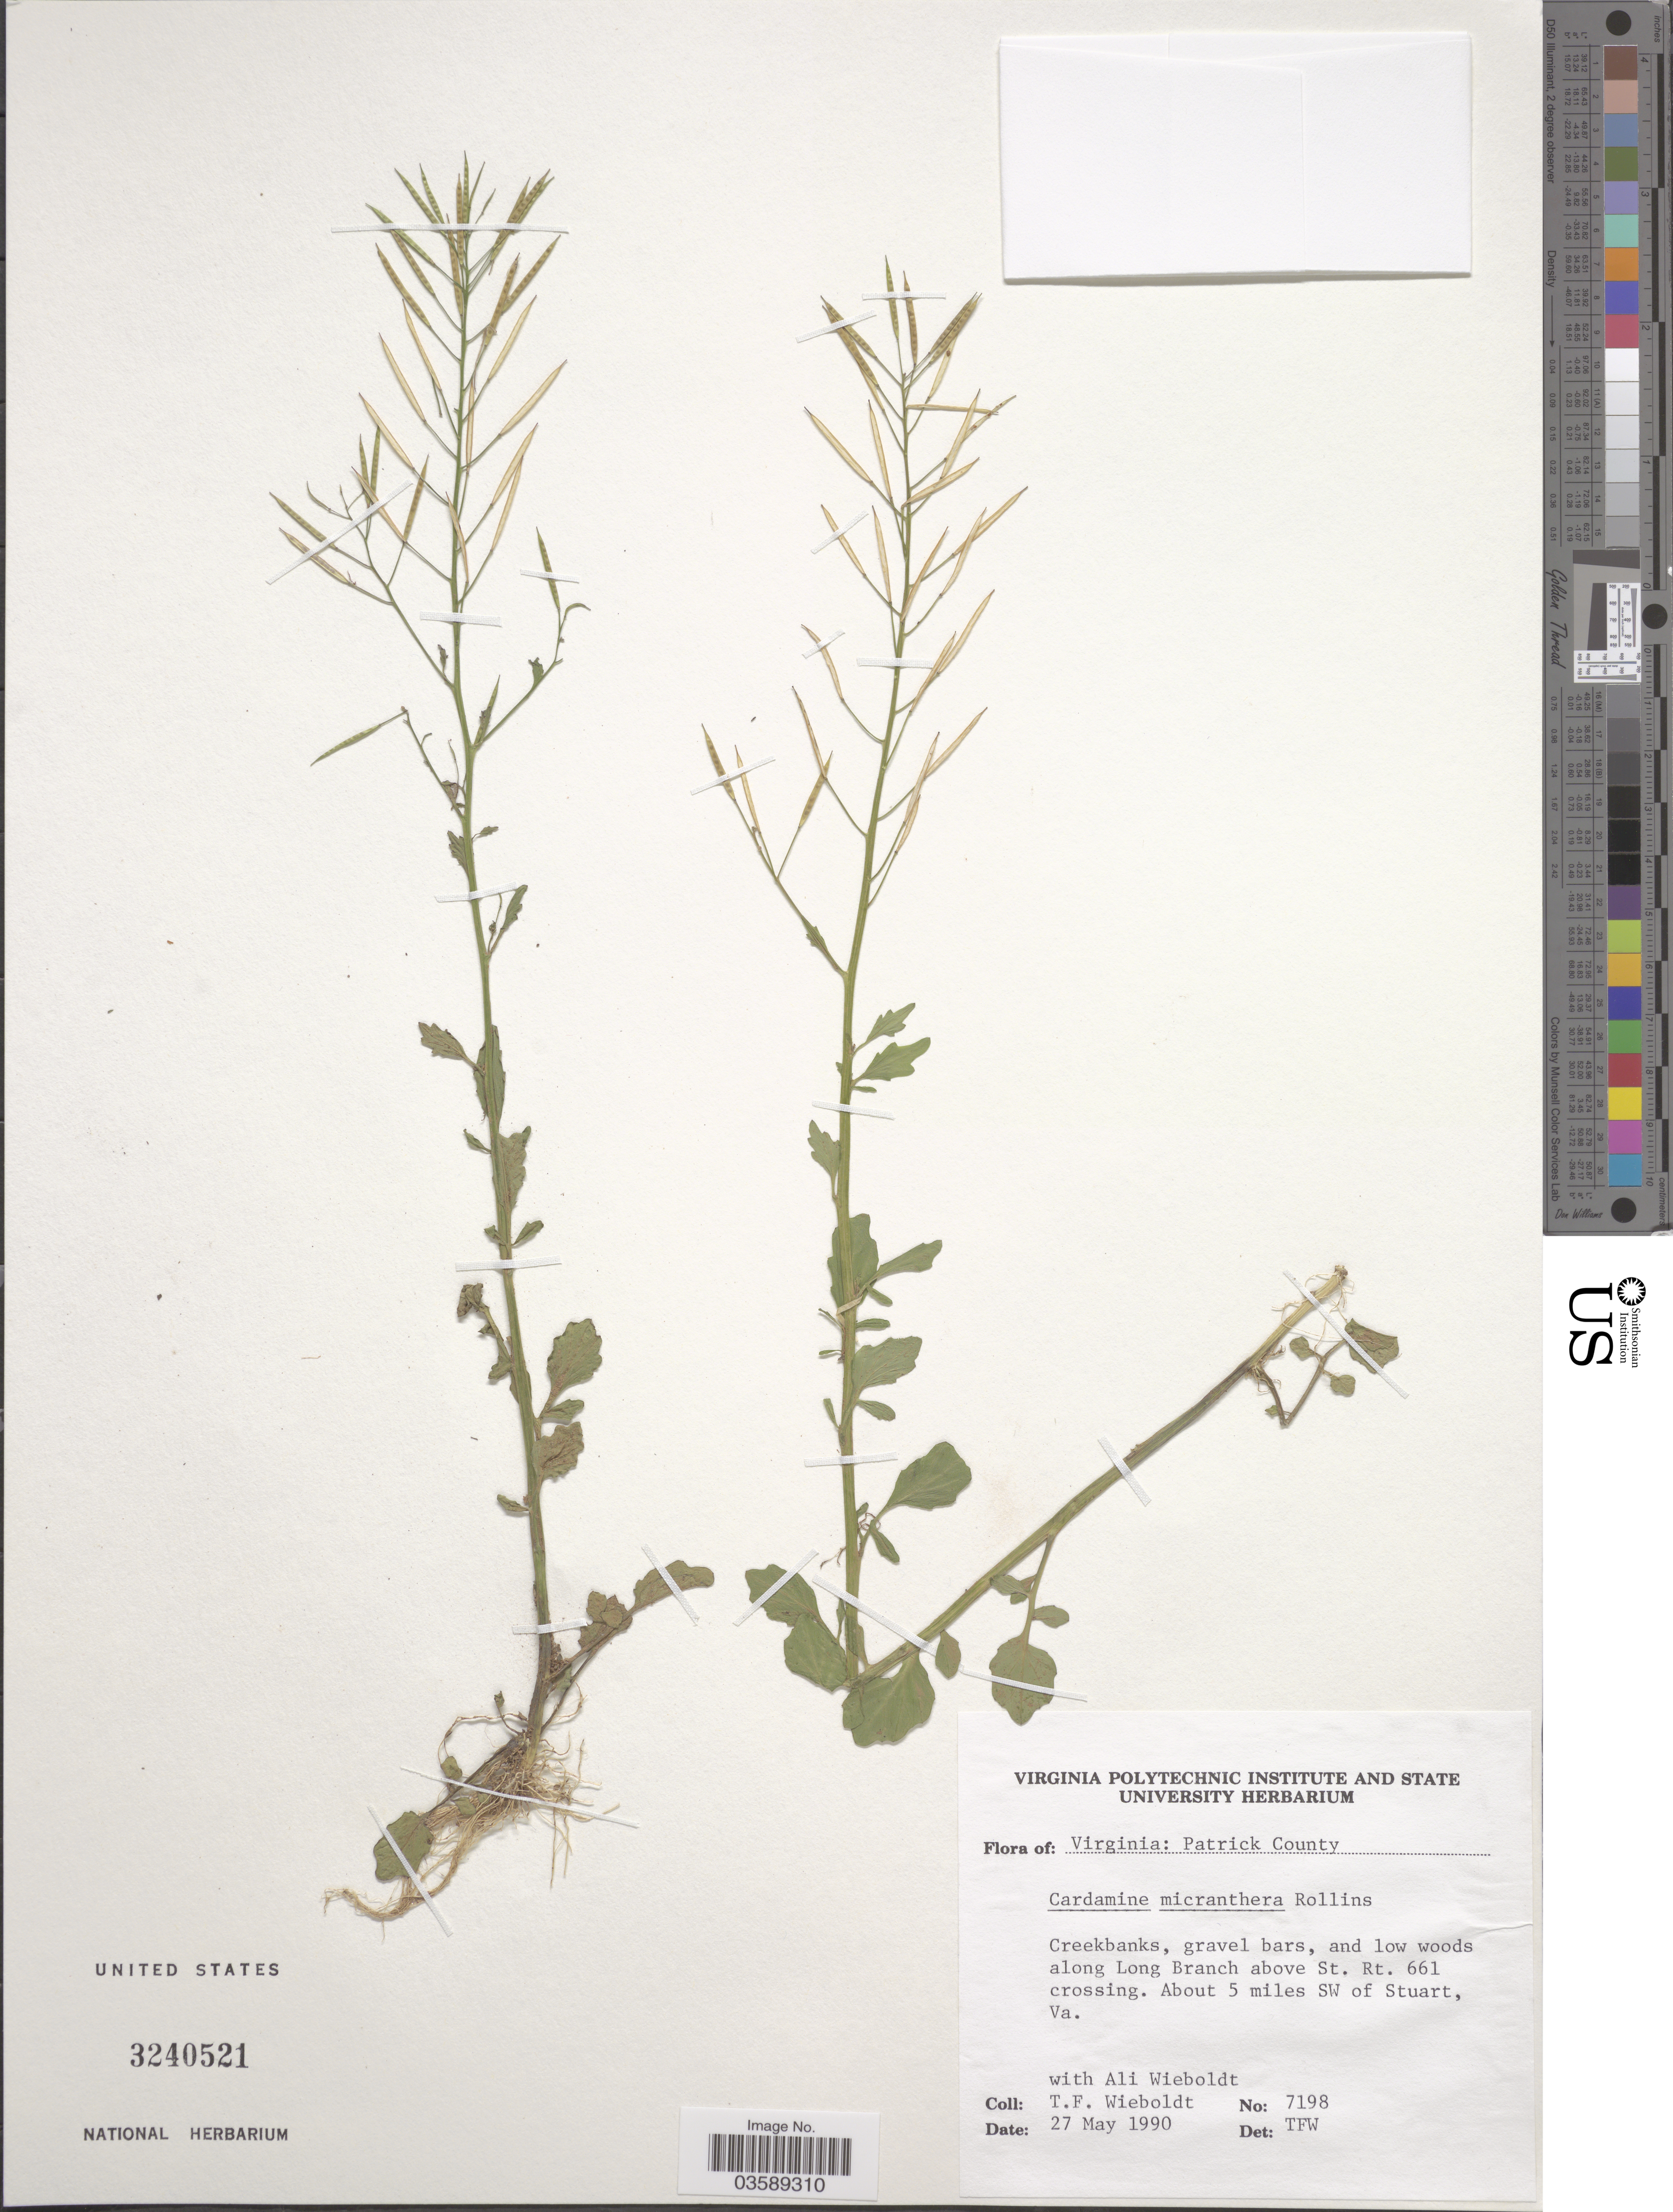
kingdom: Plantae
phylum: Tracheophyta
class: Magnoliopsida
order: Brassicales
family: Brassicaceae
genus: Cardamine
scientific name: Cardamine micranthera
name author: Rollins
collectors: T. Wieboldt & A. Wieboldt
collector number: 7198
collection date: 1990-05-27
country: United States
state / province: Virginia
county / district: Patrick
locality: Patrick County. Creekbanks, gravel bars, and low woods along Long Branch above St. Rt. 661 crossing. About 5 miles SW of Stuart.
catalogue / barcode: US 3240521